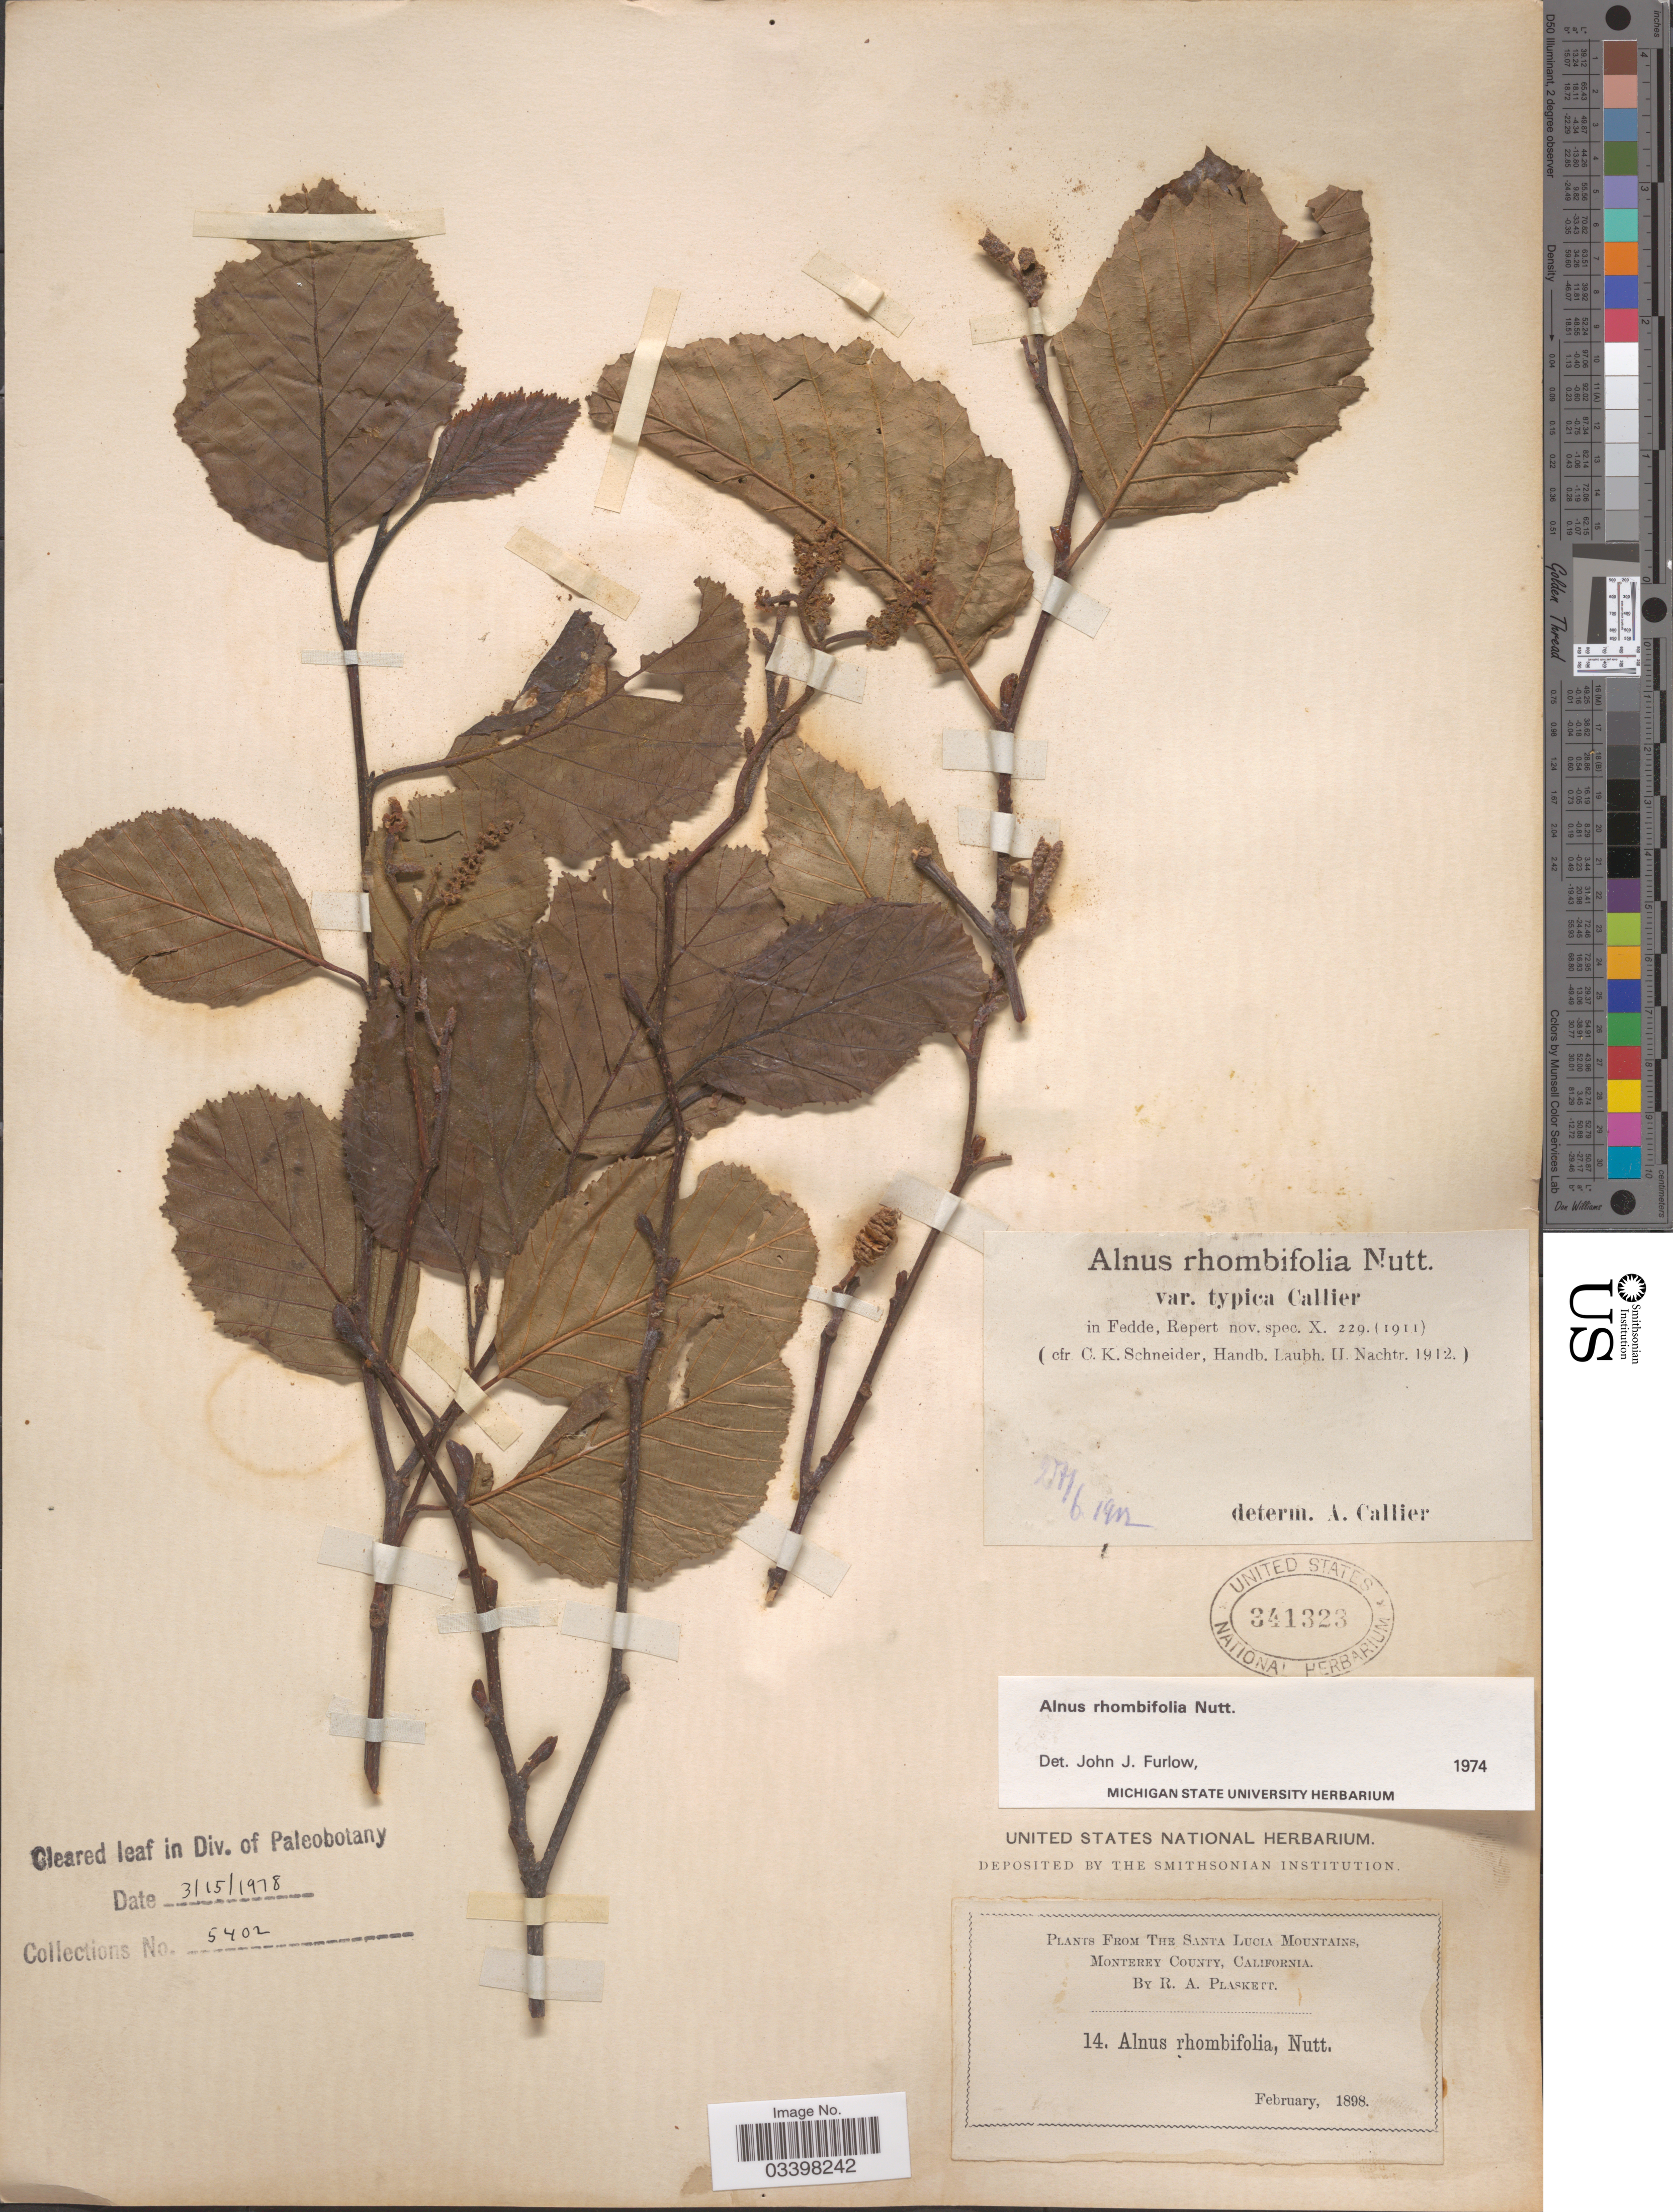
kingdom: Plantae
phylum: Tracheophyta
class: Magnoliopsida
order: Fagales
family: Betulaceae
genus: Alnus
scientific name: Alnus rhombifolia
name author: Nutt.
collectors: R. Plaskett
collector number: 14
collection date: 1898-02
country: United States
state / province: California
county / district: Monterey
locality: The Santa Lucia Mountains, Monterey County.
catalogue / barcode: US 341323